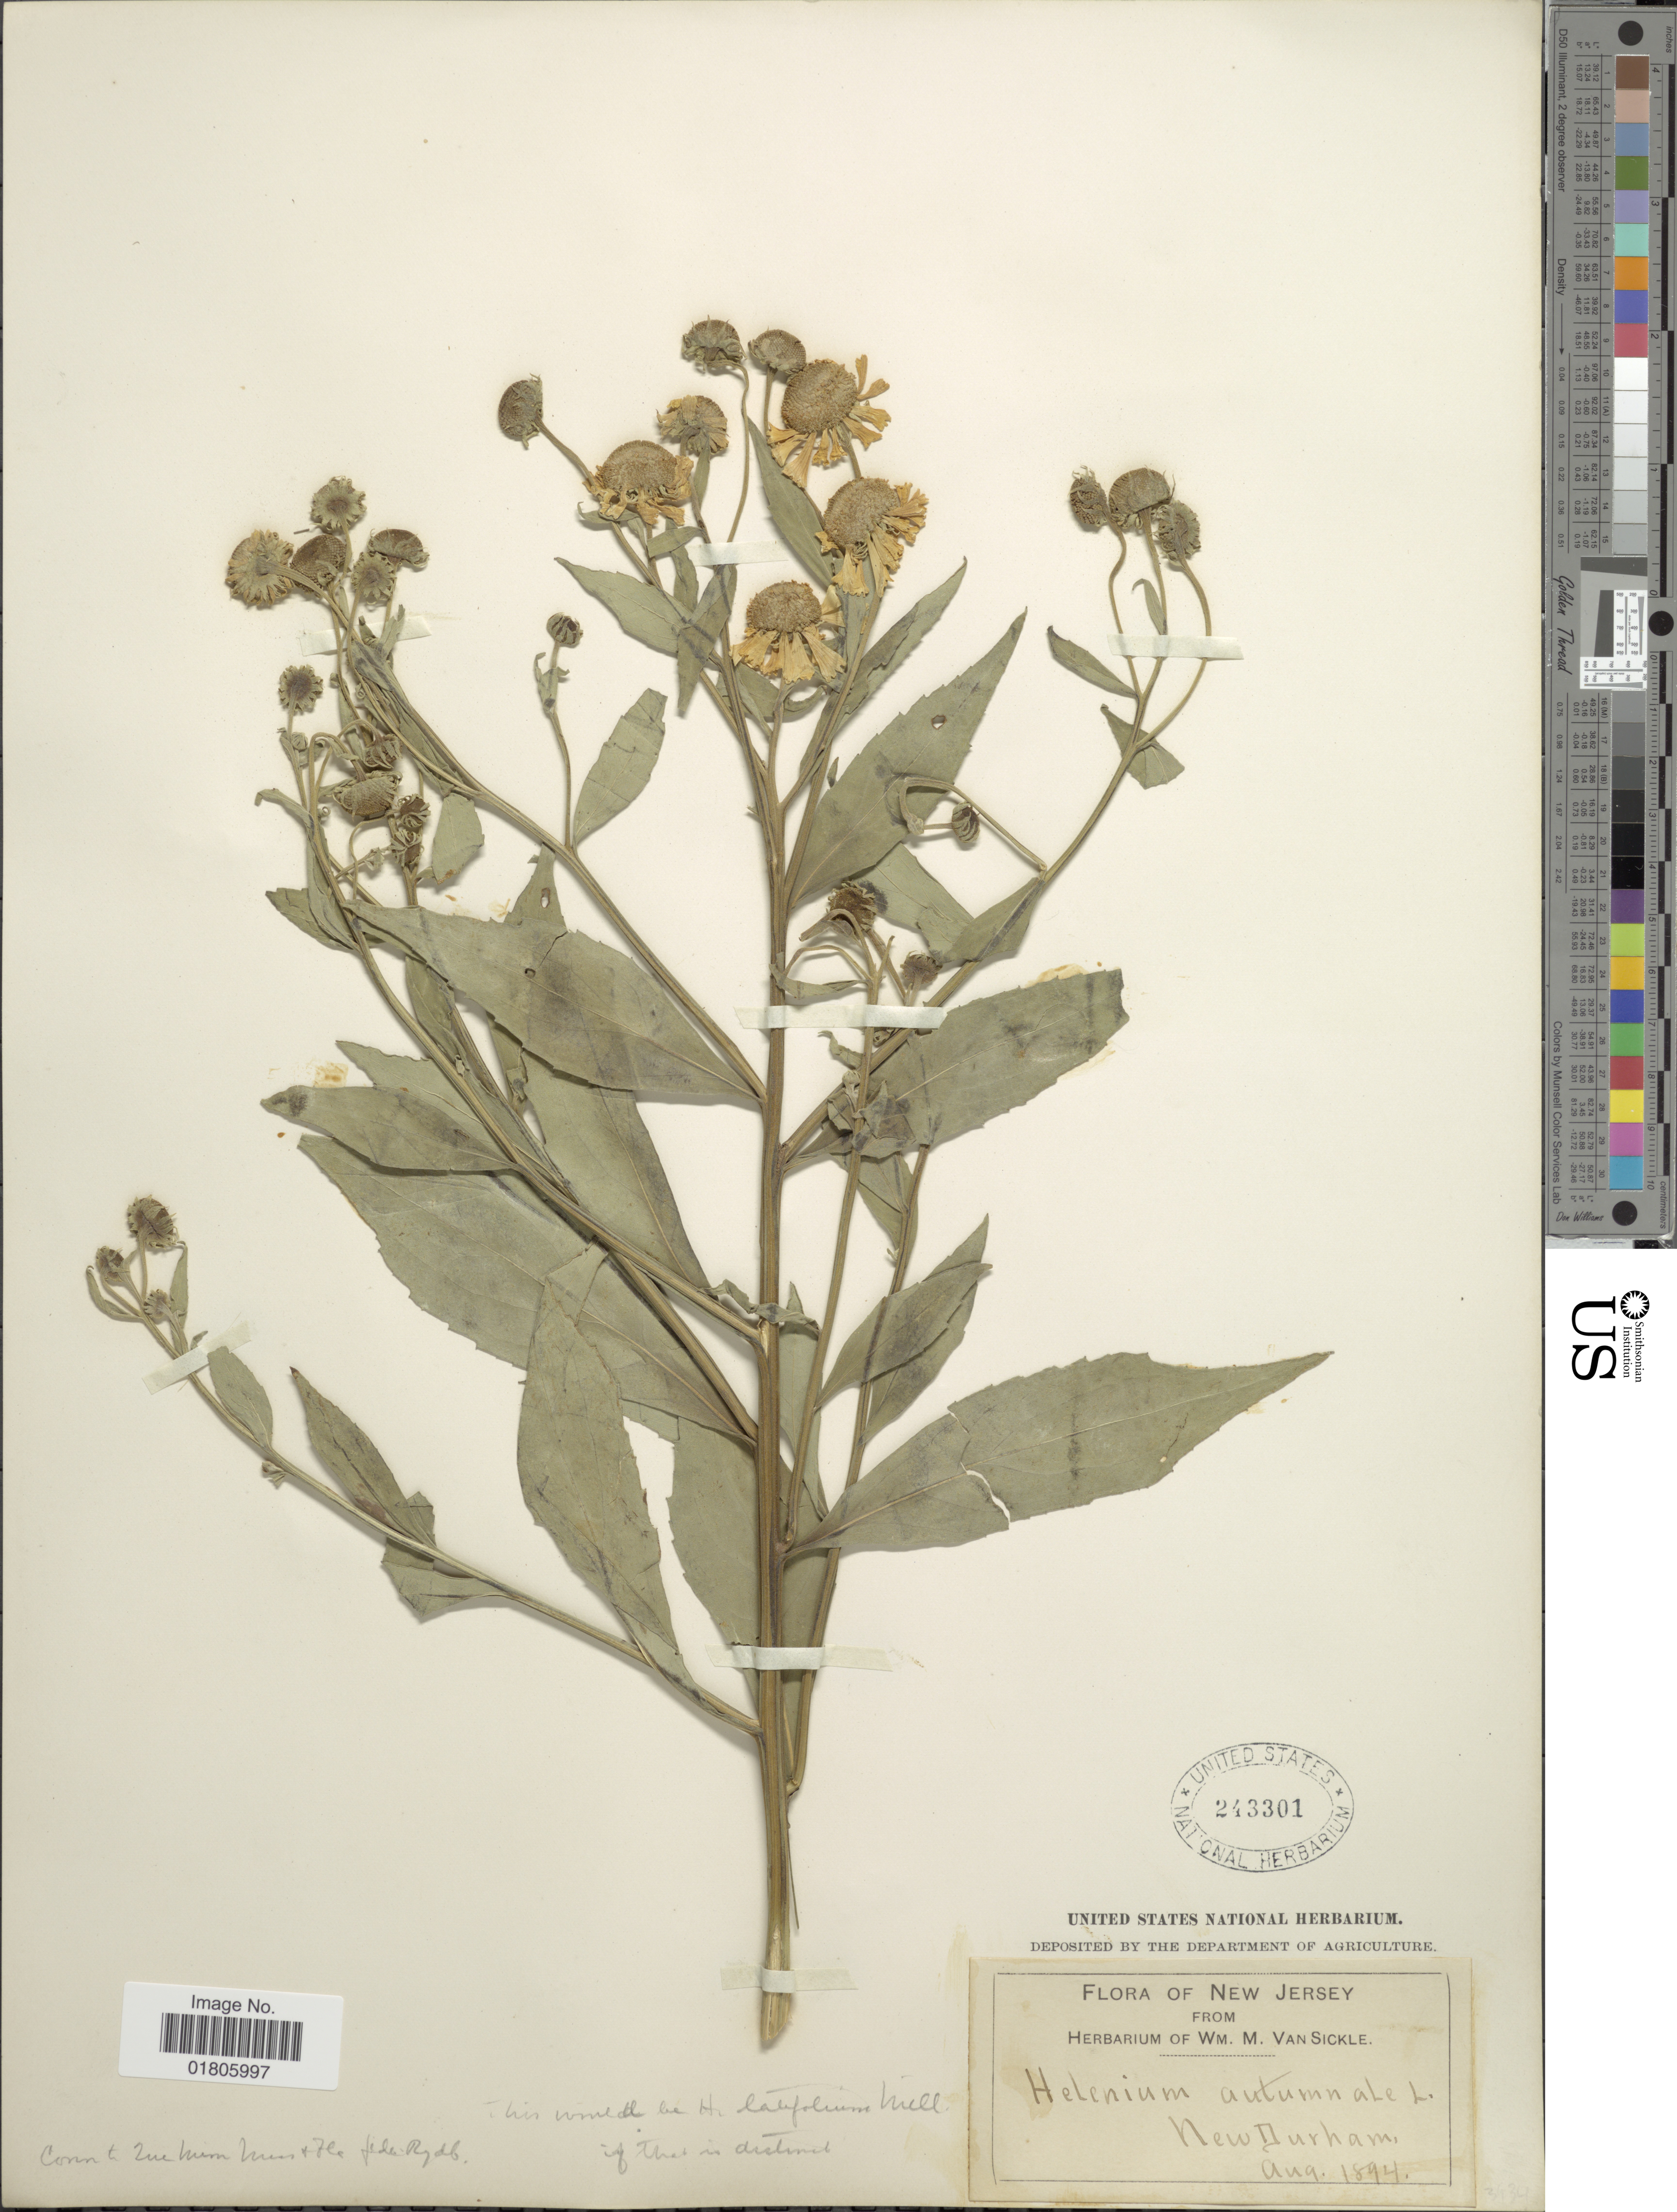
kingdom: Plantae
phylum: Tracheophyta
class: Magnoliopsida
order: Asterales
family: Asteraceae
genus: Helenium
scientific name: Helenium autumnale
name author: L.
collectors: ex herb. Wm. M. Van Sickle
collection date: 1894-08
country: United States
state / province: New Jersey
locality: New Durham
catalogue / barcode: US 243301